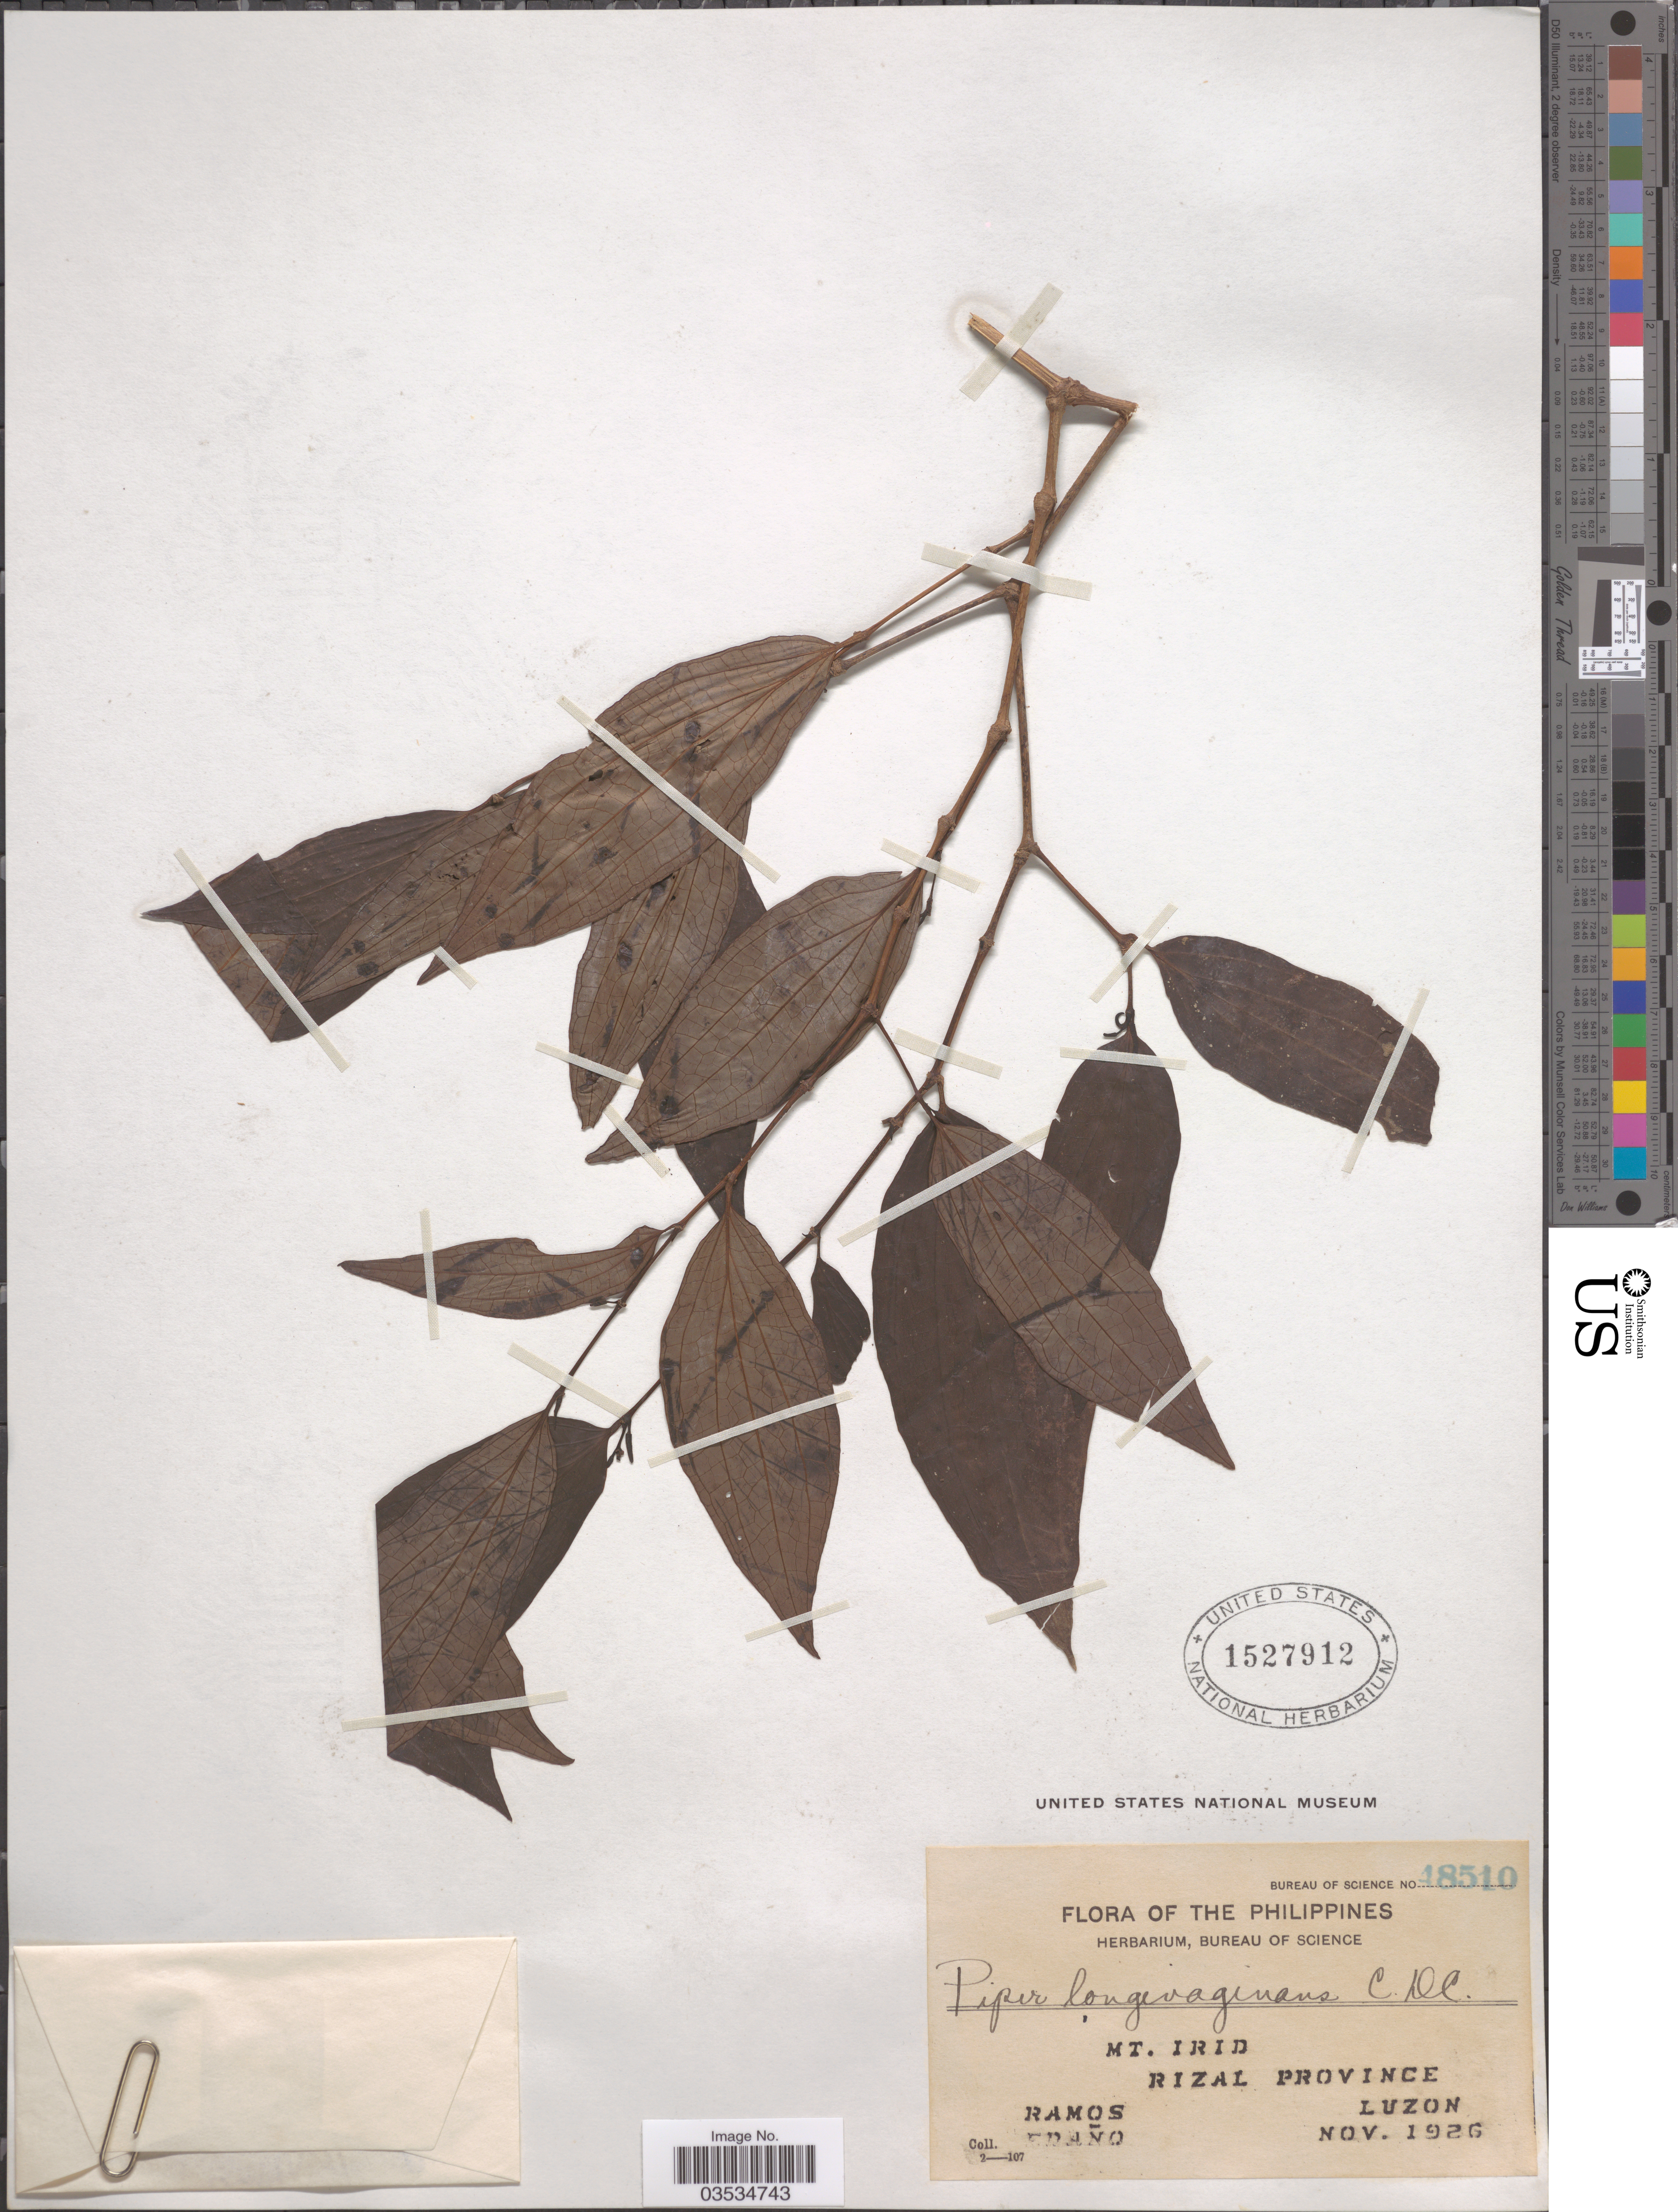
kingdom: Plantae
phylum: Tracheophyta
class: Magnoliopsida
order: Piperales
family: Piperaceae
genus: Piper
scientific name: Piper longivaginans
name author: C. DC.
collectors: -. Ramos & -. Edano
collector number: Bureau of Science 48510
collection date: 1926-11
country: Philippines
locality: Mt. Irid, Rizal Province. Luzon.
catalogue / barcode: US 1527912